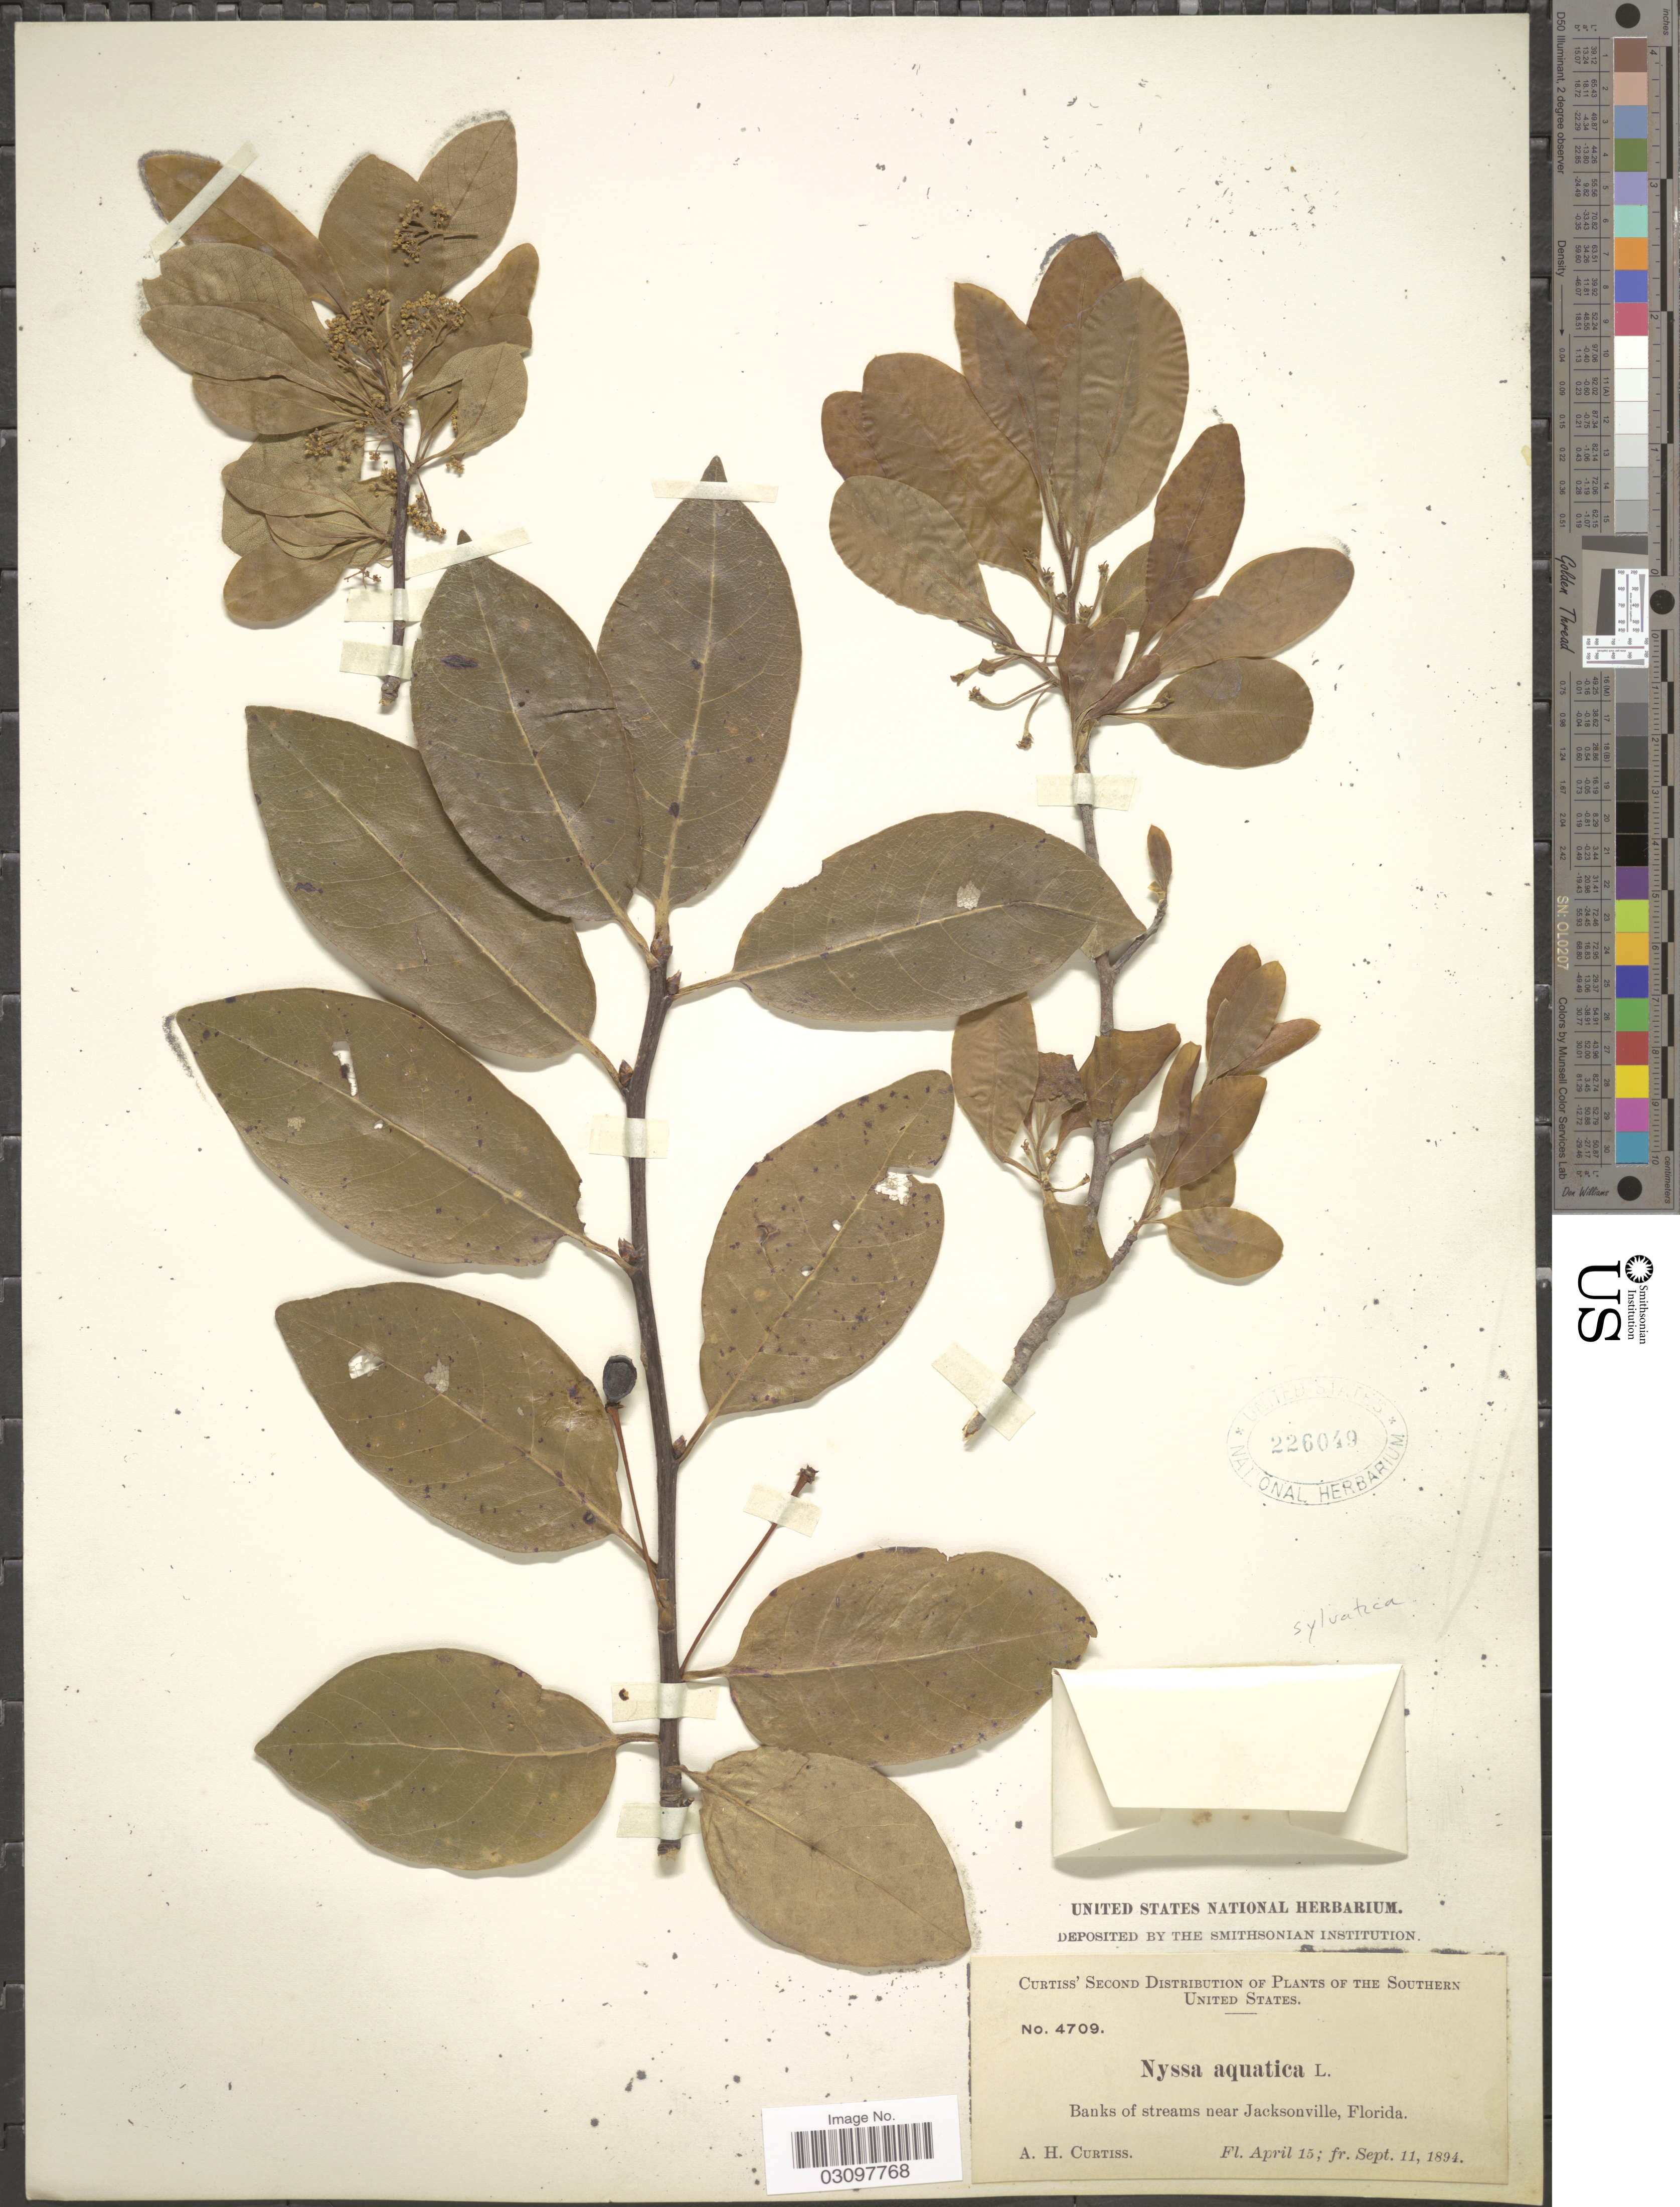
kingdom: Plantae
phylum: Tracheophyta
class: Magnoliopsida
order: Cornales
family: Nyssaceae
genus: Nyssa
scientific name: Nyssa biflora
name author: Walter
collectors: A. H. Curtiss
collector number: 4709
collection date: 1894-04-15/1894-09-11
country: United States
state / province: Florida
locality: Southern United States. Banks of streams near Jacksonville.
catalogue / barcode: US 226049